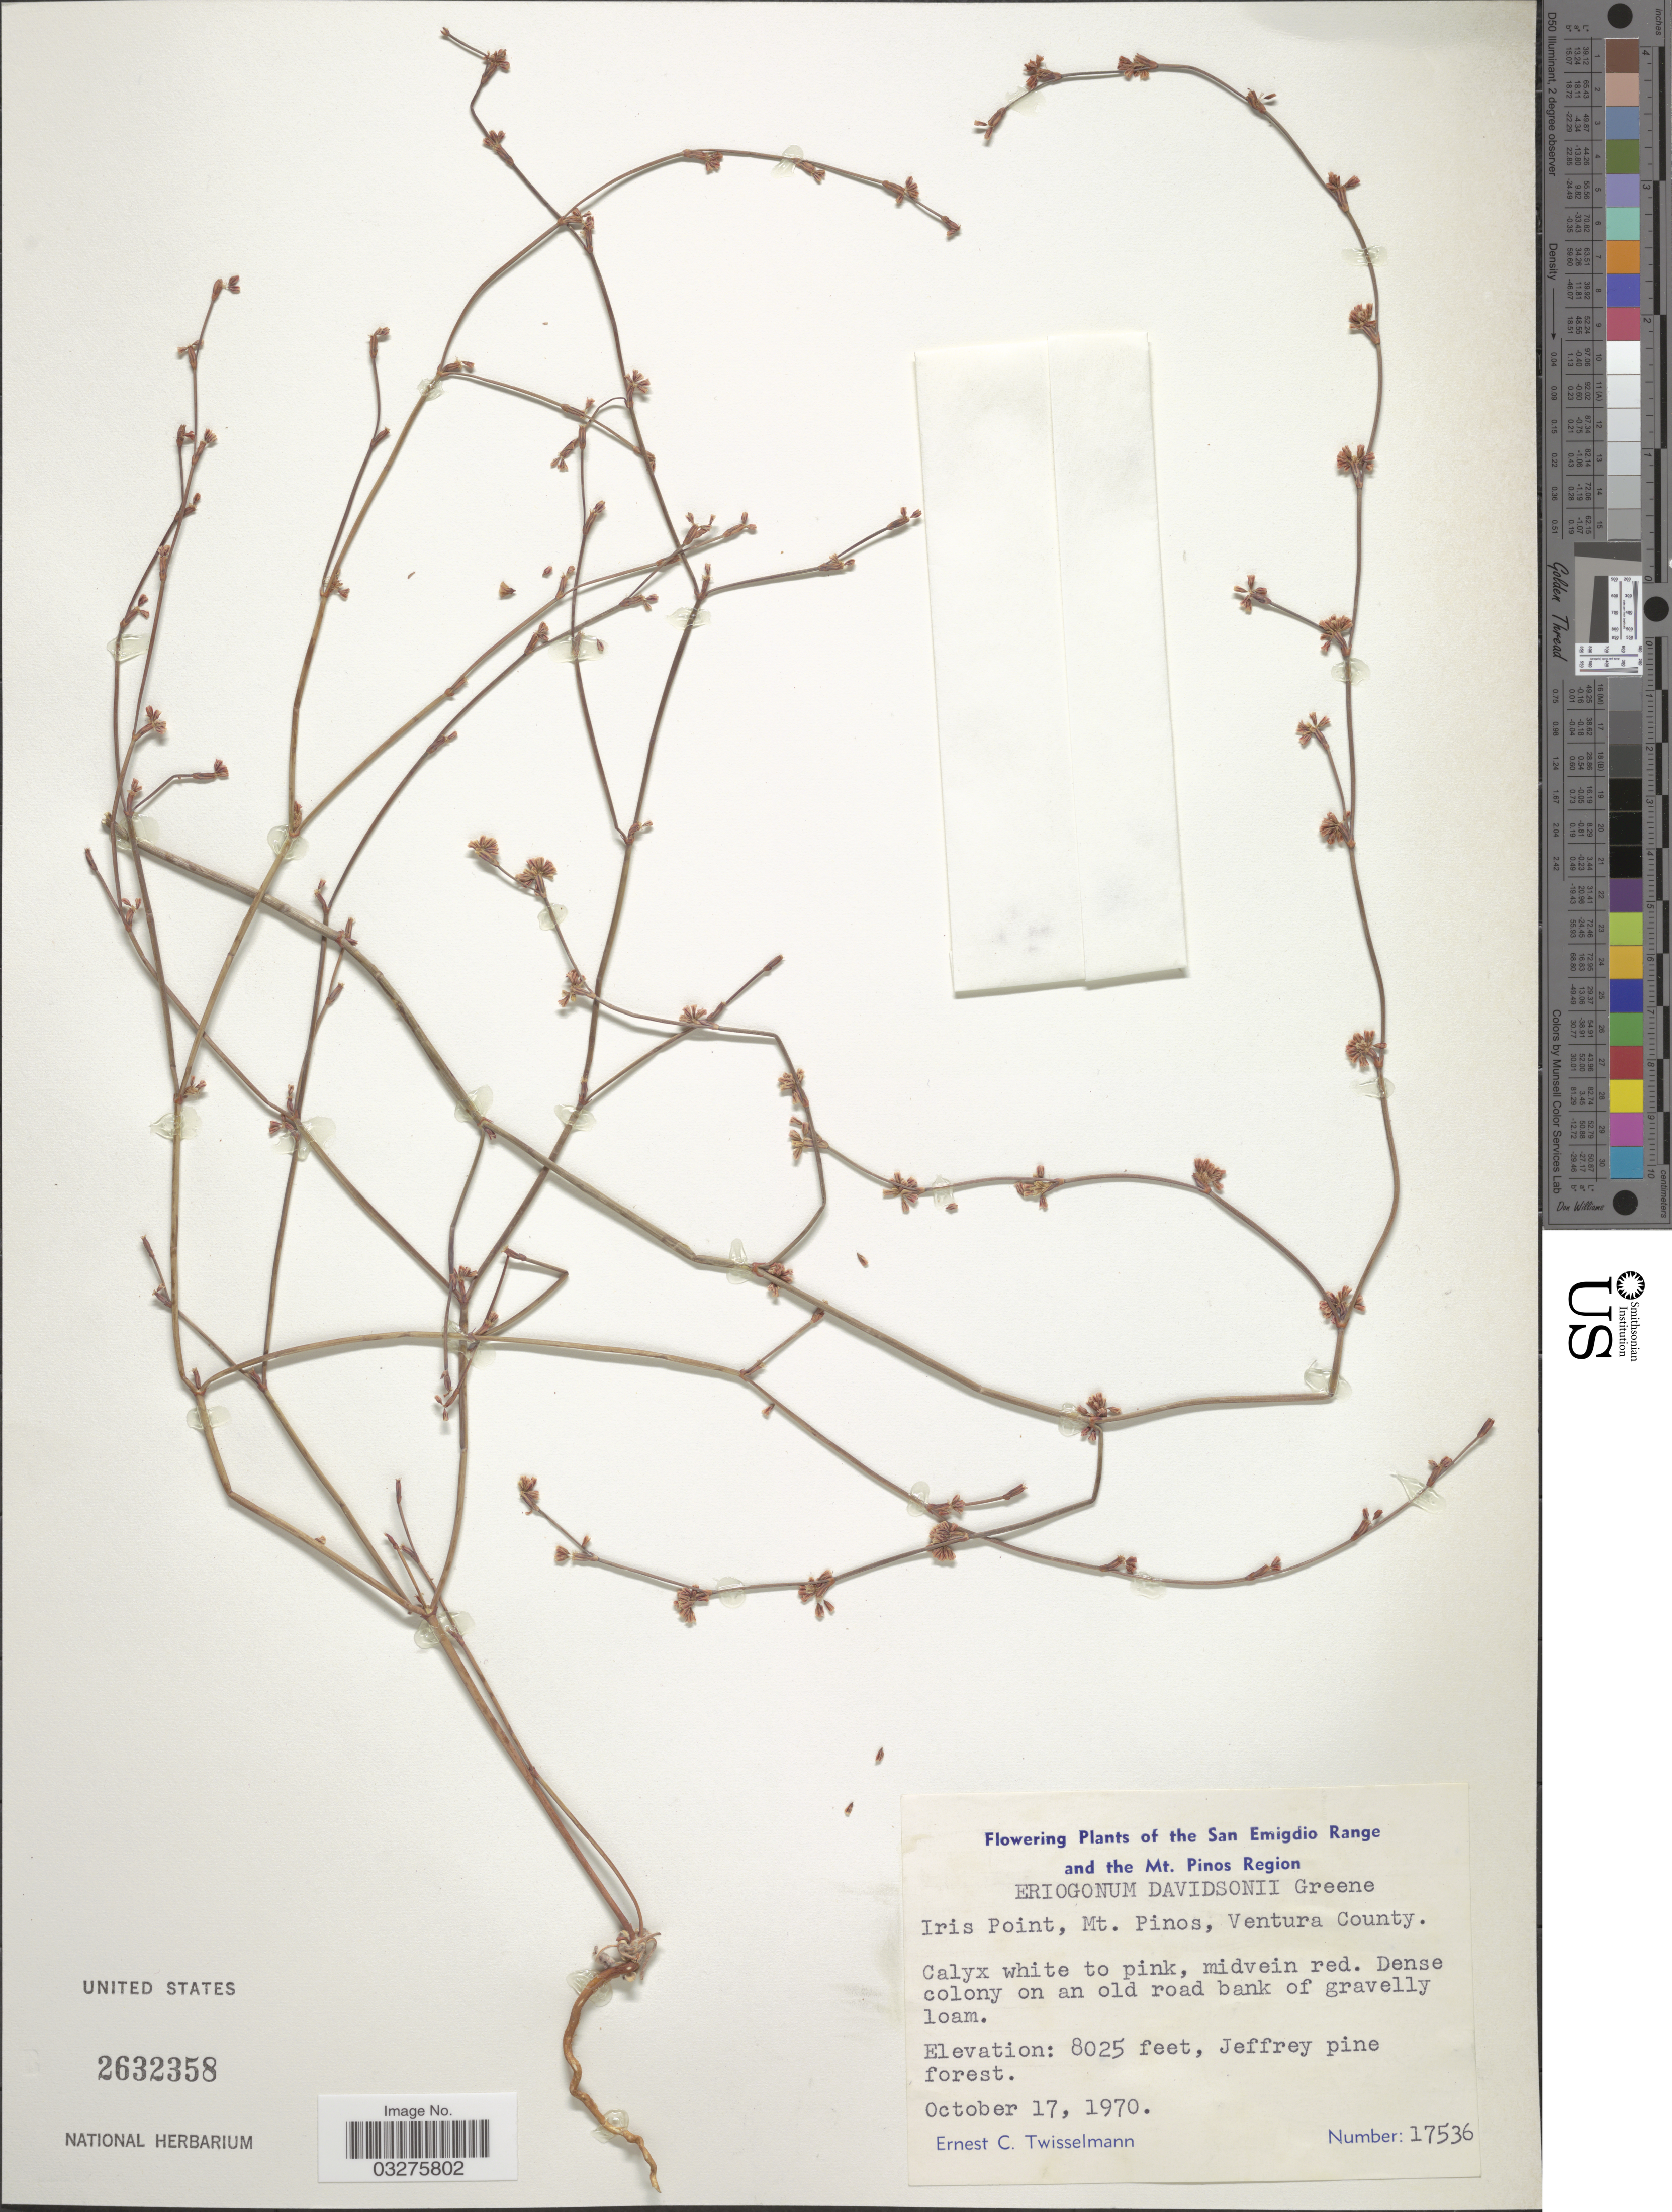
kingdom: Plantae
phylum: Tracheophyta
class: Magnoliopsida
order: Caryophyllales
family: Polygonaceae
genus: Eriogonum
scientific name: Eriogonum davidsonii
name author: Greene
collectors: E. Twisselmann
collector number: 17536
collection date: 1970-10-17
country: United States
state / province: California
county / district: Ventura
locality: San Emigdio Range and the Mt. Pinos Region. Iris Point, Mt. Pinos, Ventura County. Jeffrey pine forest.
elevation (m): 2446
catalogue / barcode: US 2632358